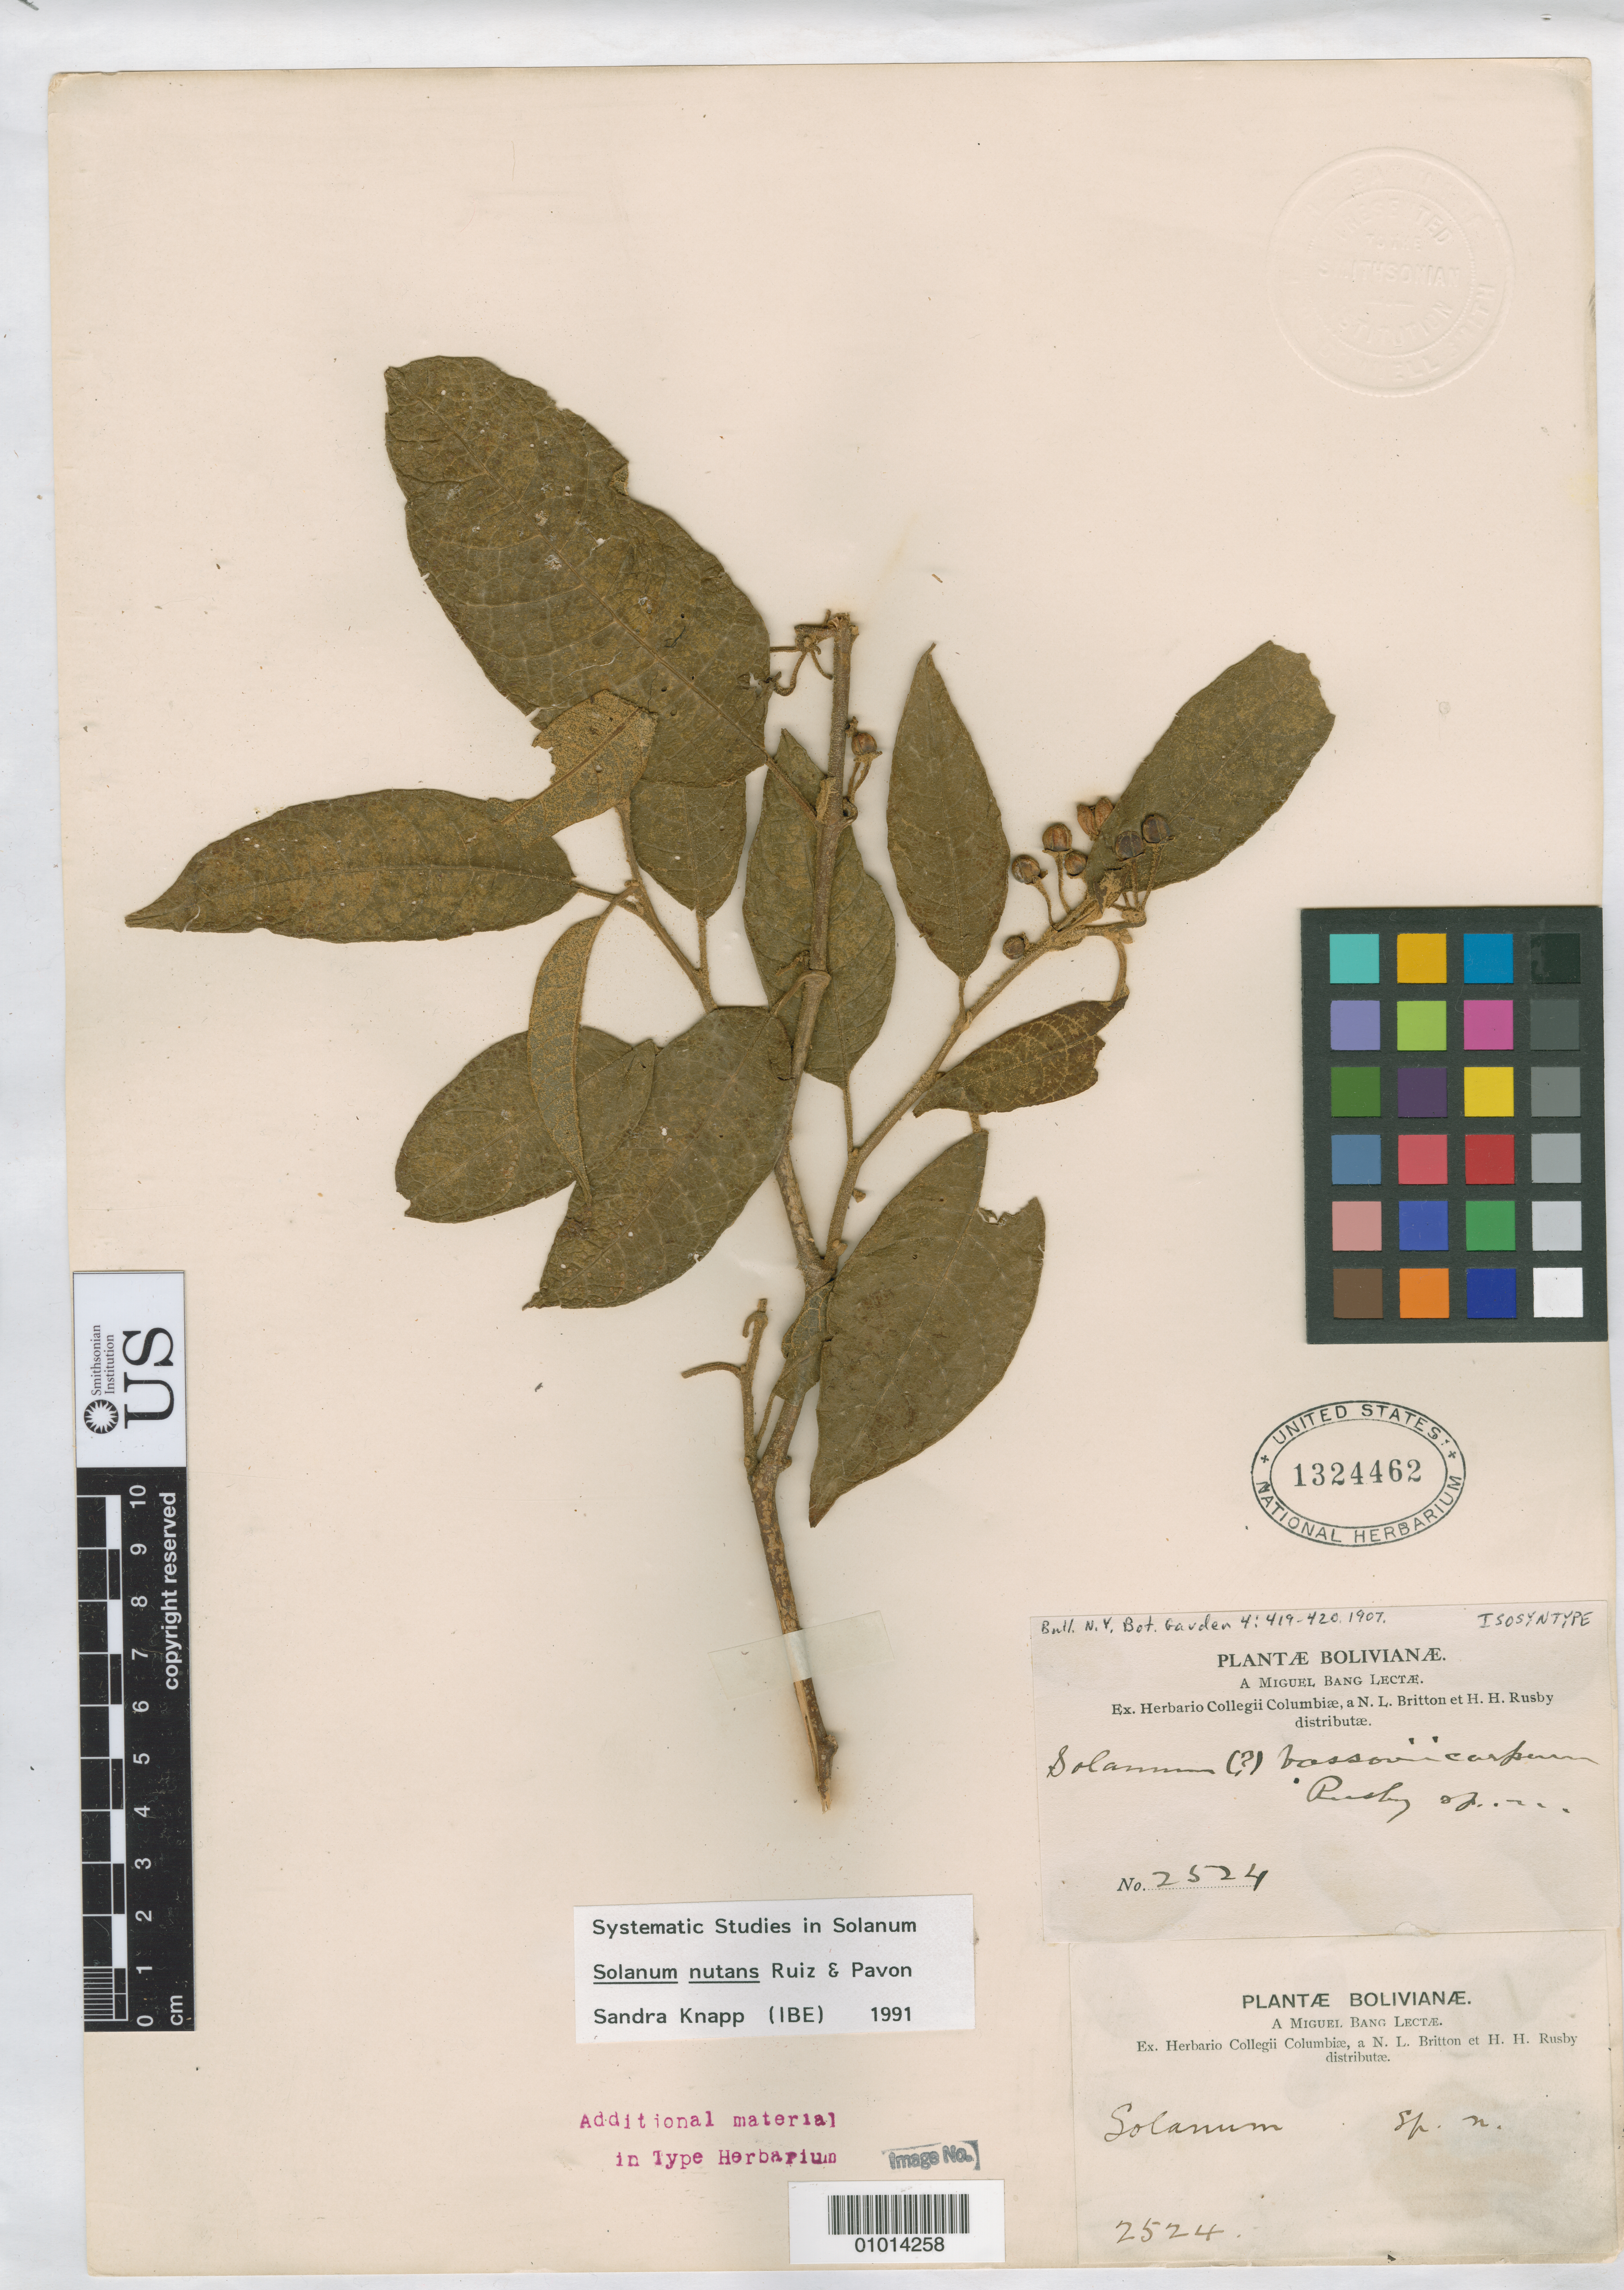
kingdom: Plantae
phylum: Tracheophyta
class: Magnoliopsida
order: Solanales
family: Solanaceae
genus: Solanum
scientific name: Solanum bassoviicarpum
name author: Rusby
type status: Isolectotype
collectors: M. Bang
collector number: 2524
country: Bolivia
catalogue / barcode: US 1324462